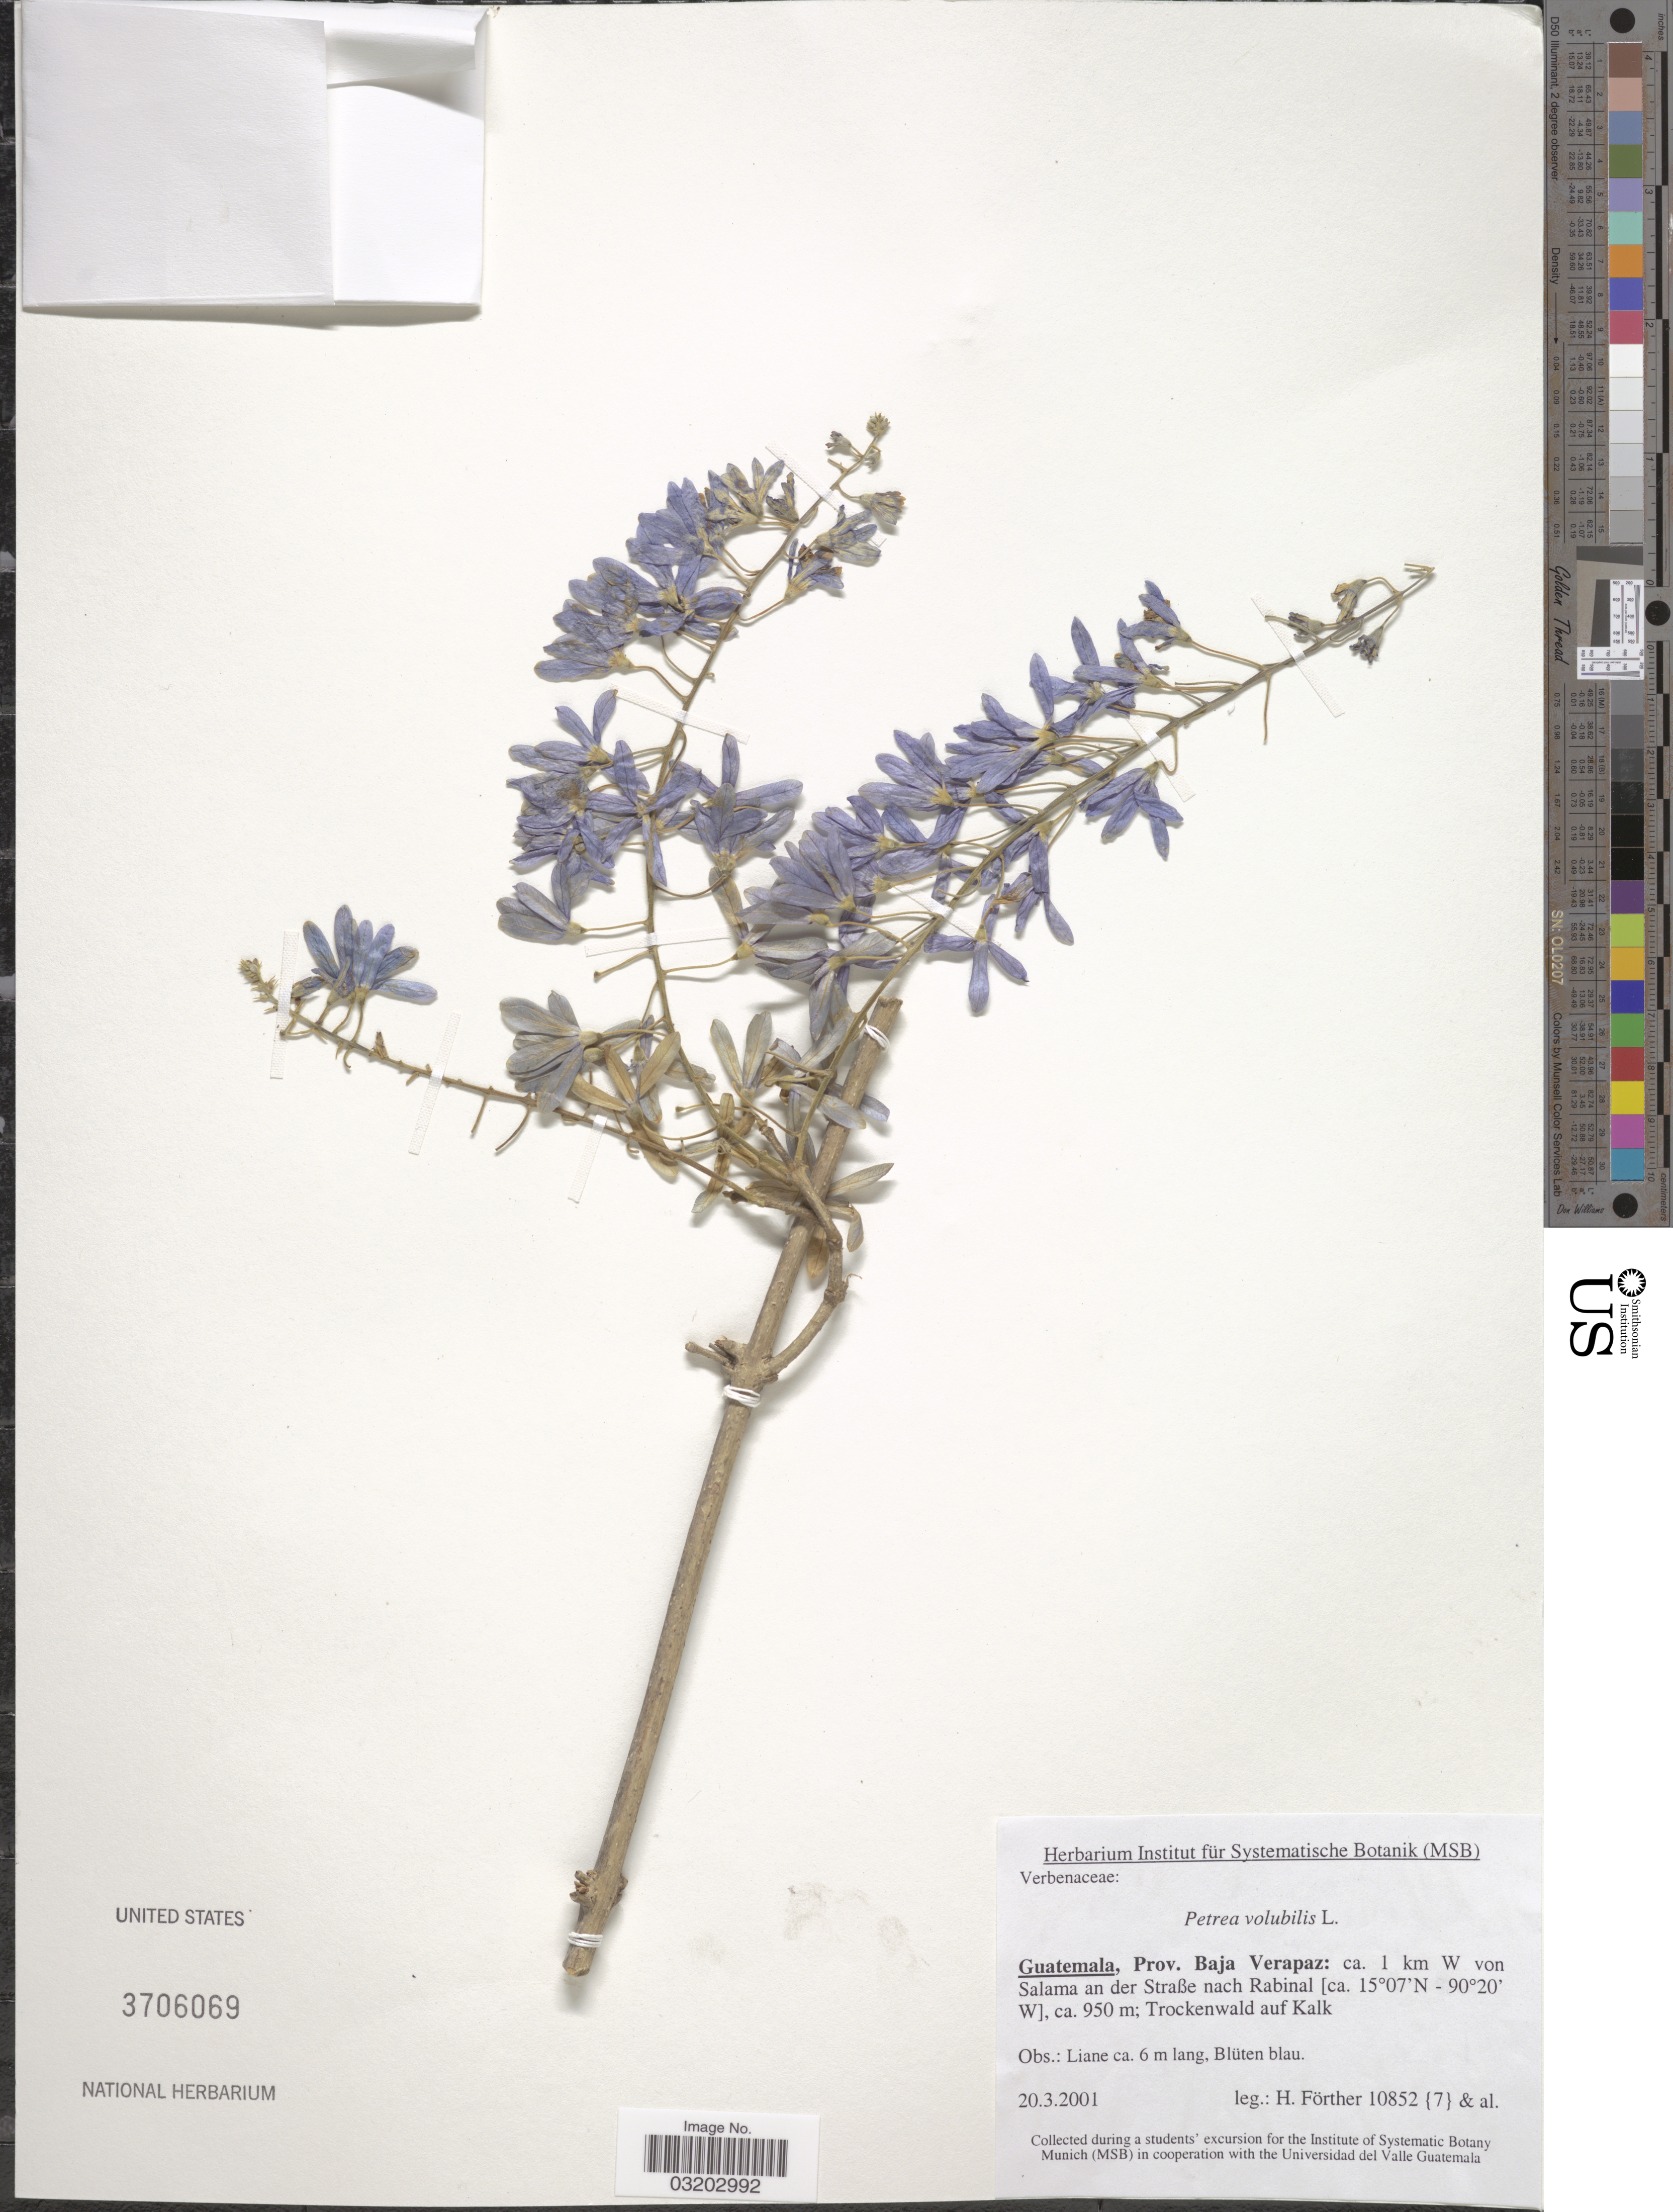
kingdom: Plantae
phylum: Tracheophyta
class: Magnoliopsida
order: Lamiales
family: Verbenaceae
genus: Petrea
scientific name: Petrea volubilis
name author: L.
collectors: H. Förther & et al.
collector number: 10852{7}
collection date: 2001-03-20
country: Guatemala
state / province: Baja Verapaz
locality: Ca. 1 km W von Salama an der StraBe nach Rabinal, Trockenwald auf Kalk.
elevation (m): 950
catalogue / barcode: US 3706069